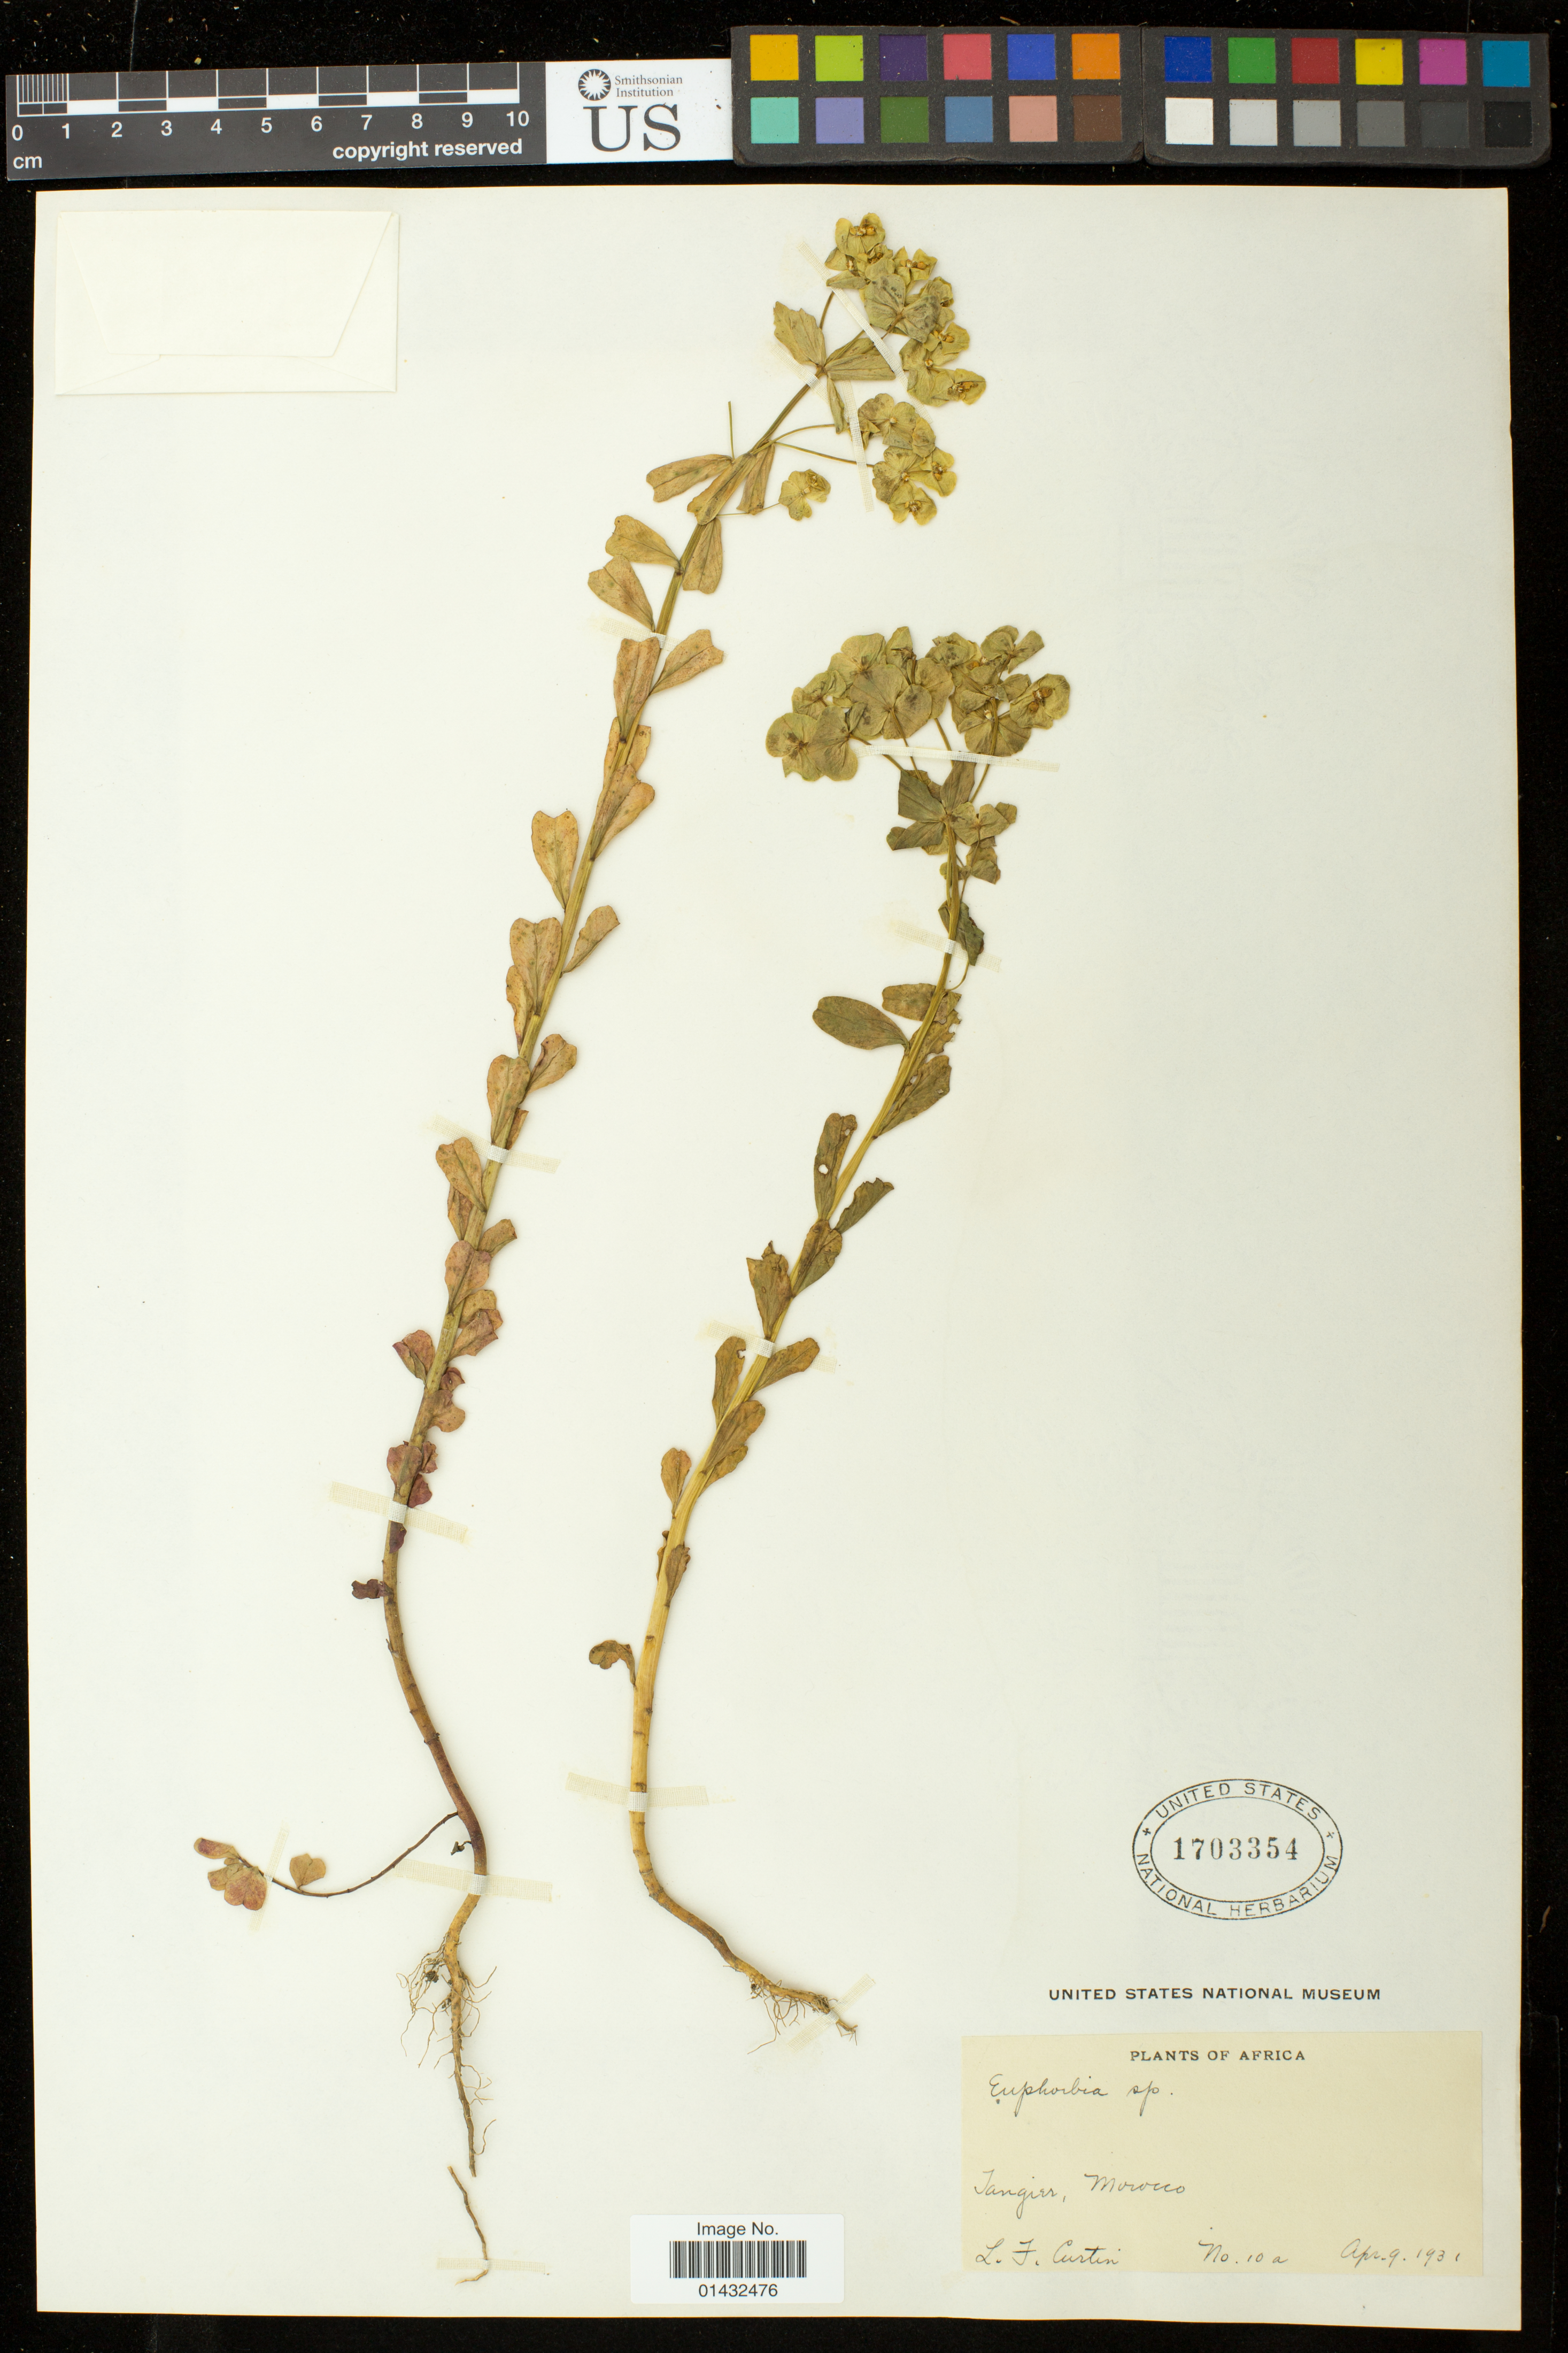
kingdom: Plantae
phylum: Tracheophyta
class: Magnoliopsida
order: Malpighiales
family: Euphorbiaceae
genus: Euphorbia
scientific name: Euphorbia sp.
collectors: L. Curtin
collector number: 10a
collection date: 1931-04-09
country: Morocco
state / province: Tanger-Tetouan-Al Hoceima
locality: Tangier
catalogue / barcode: US 1703354